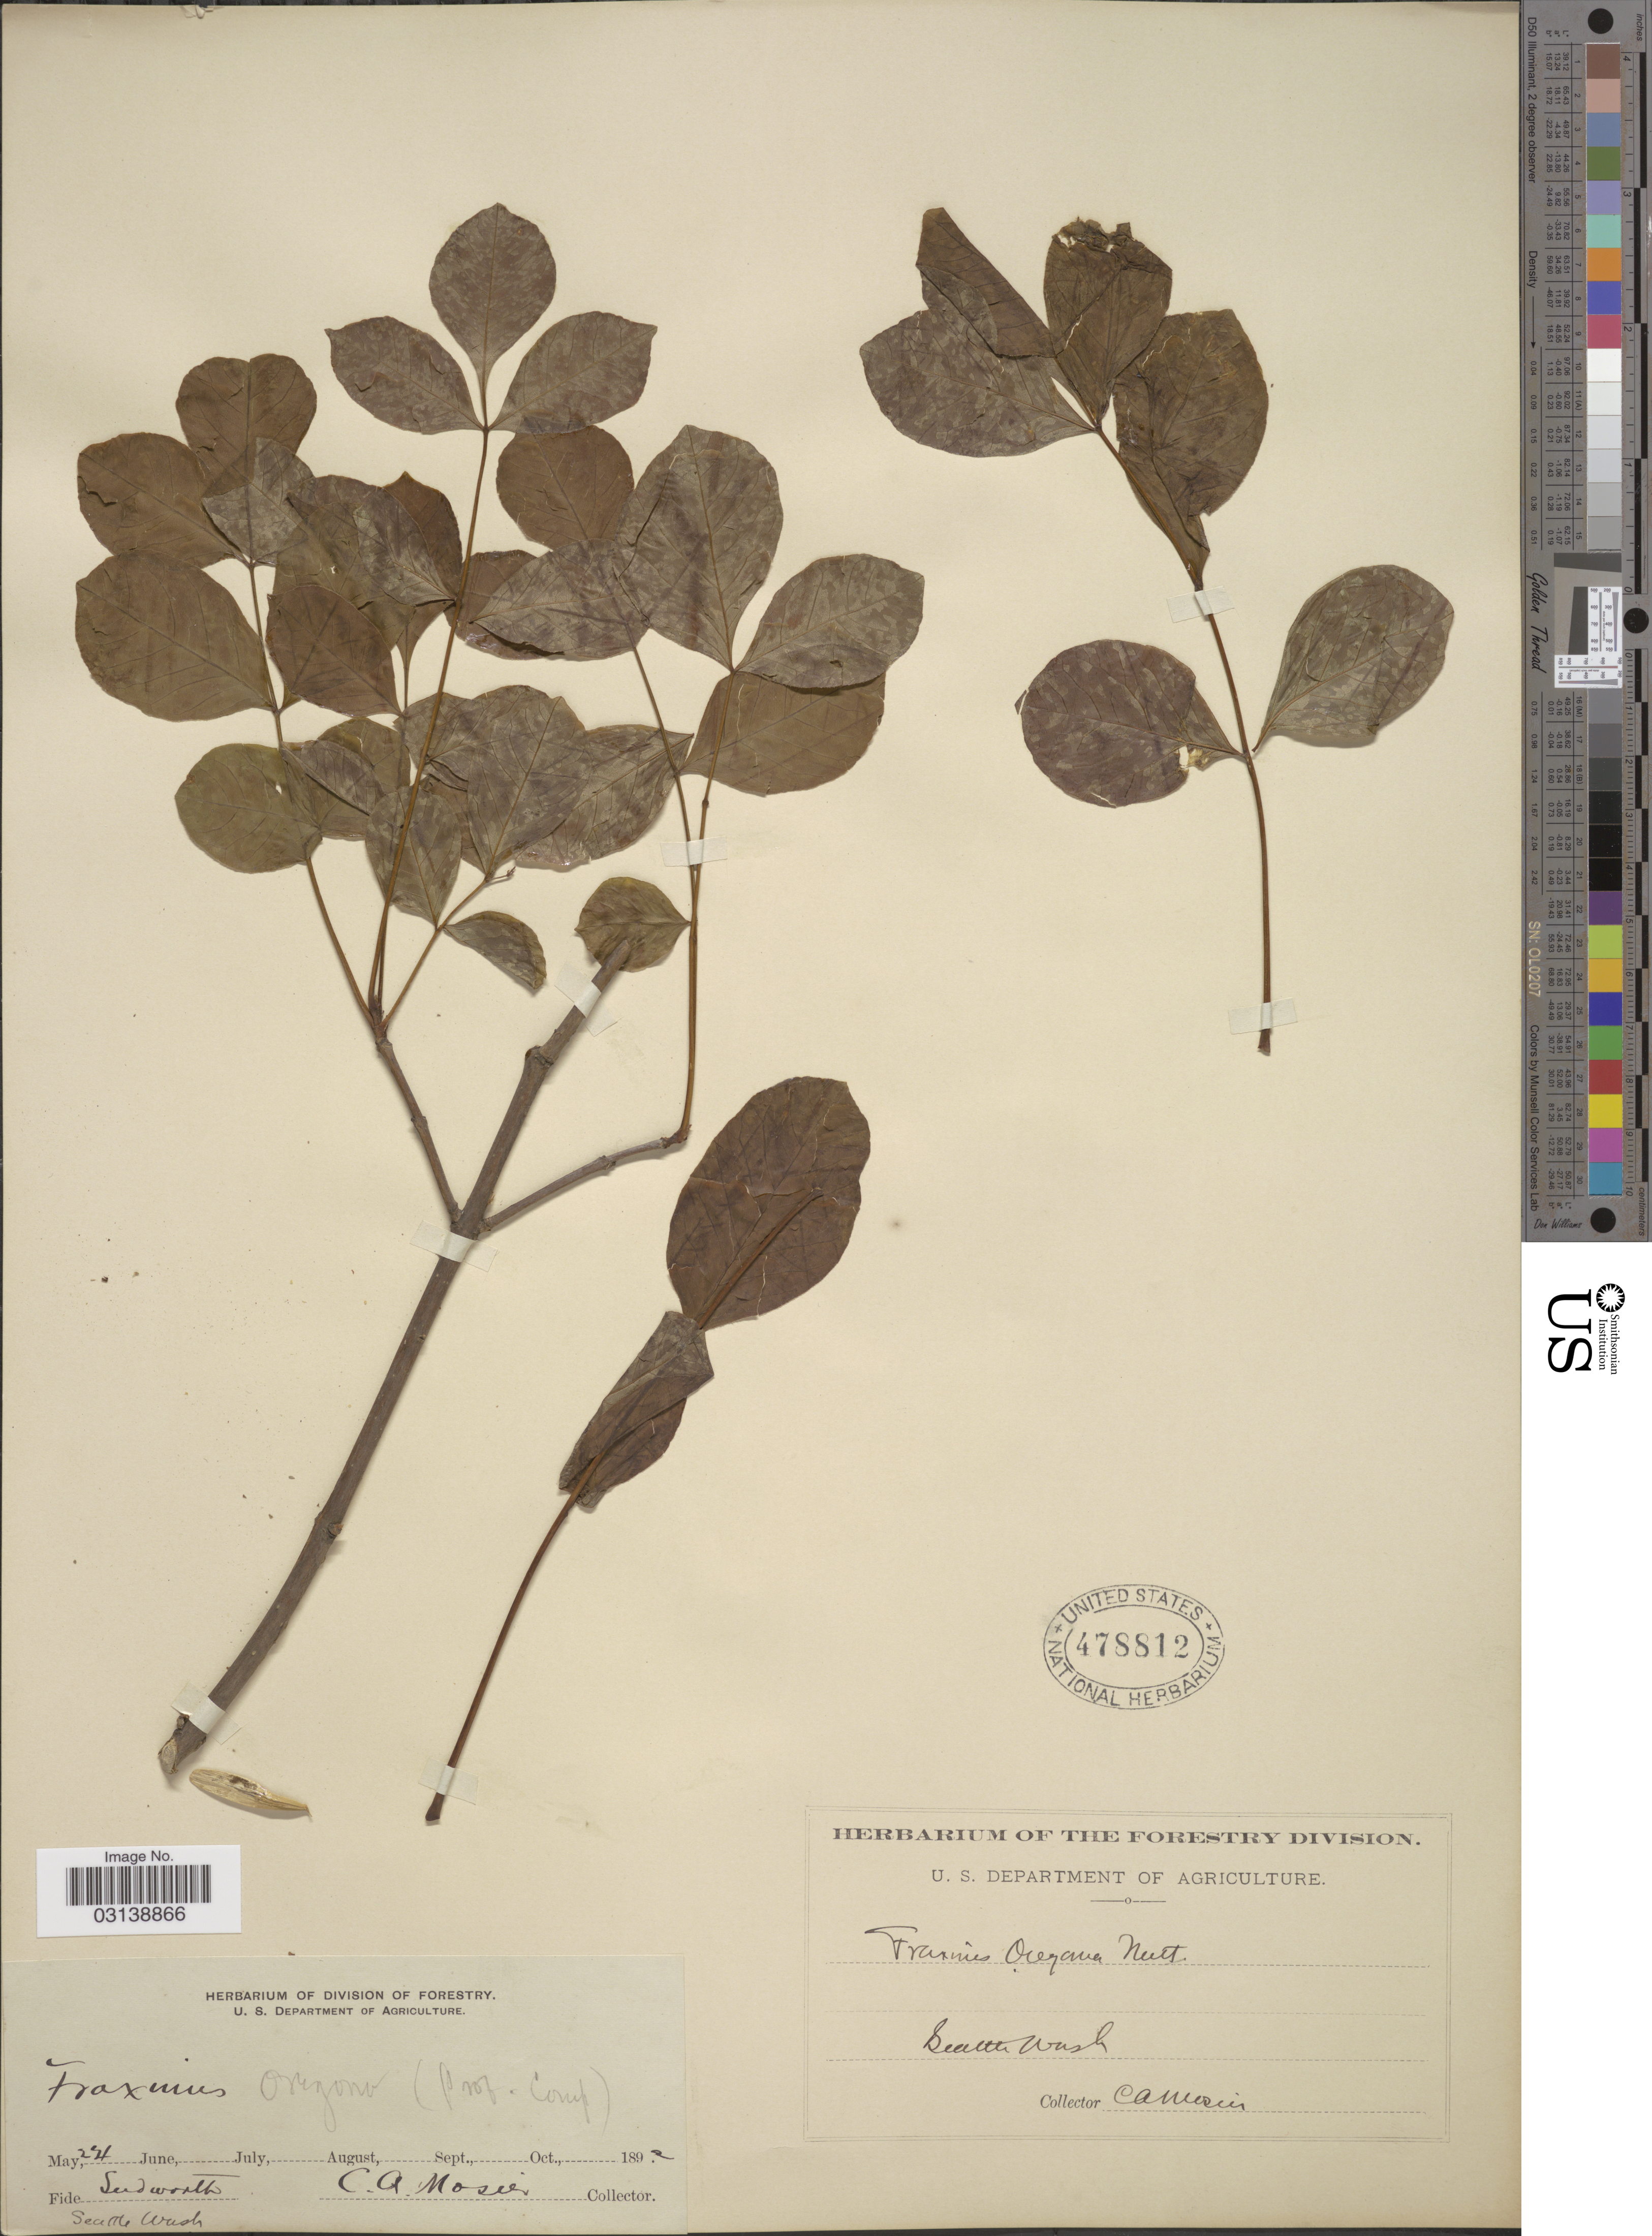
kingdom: Plantae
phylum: Tracheophyta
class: Magnoliopsida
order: Lamiales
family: Oleaceae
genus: Fraxinus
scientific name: Fraxinus latifolia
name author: Benth.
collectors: C. A. Mosier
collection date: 1892-05-24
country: United States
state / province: Washington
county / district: King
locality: Seattle.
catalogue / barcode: US 478812